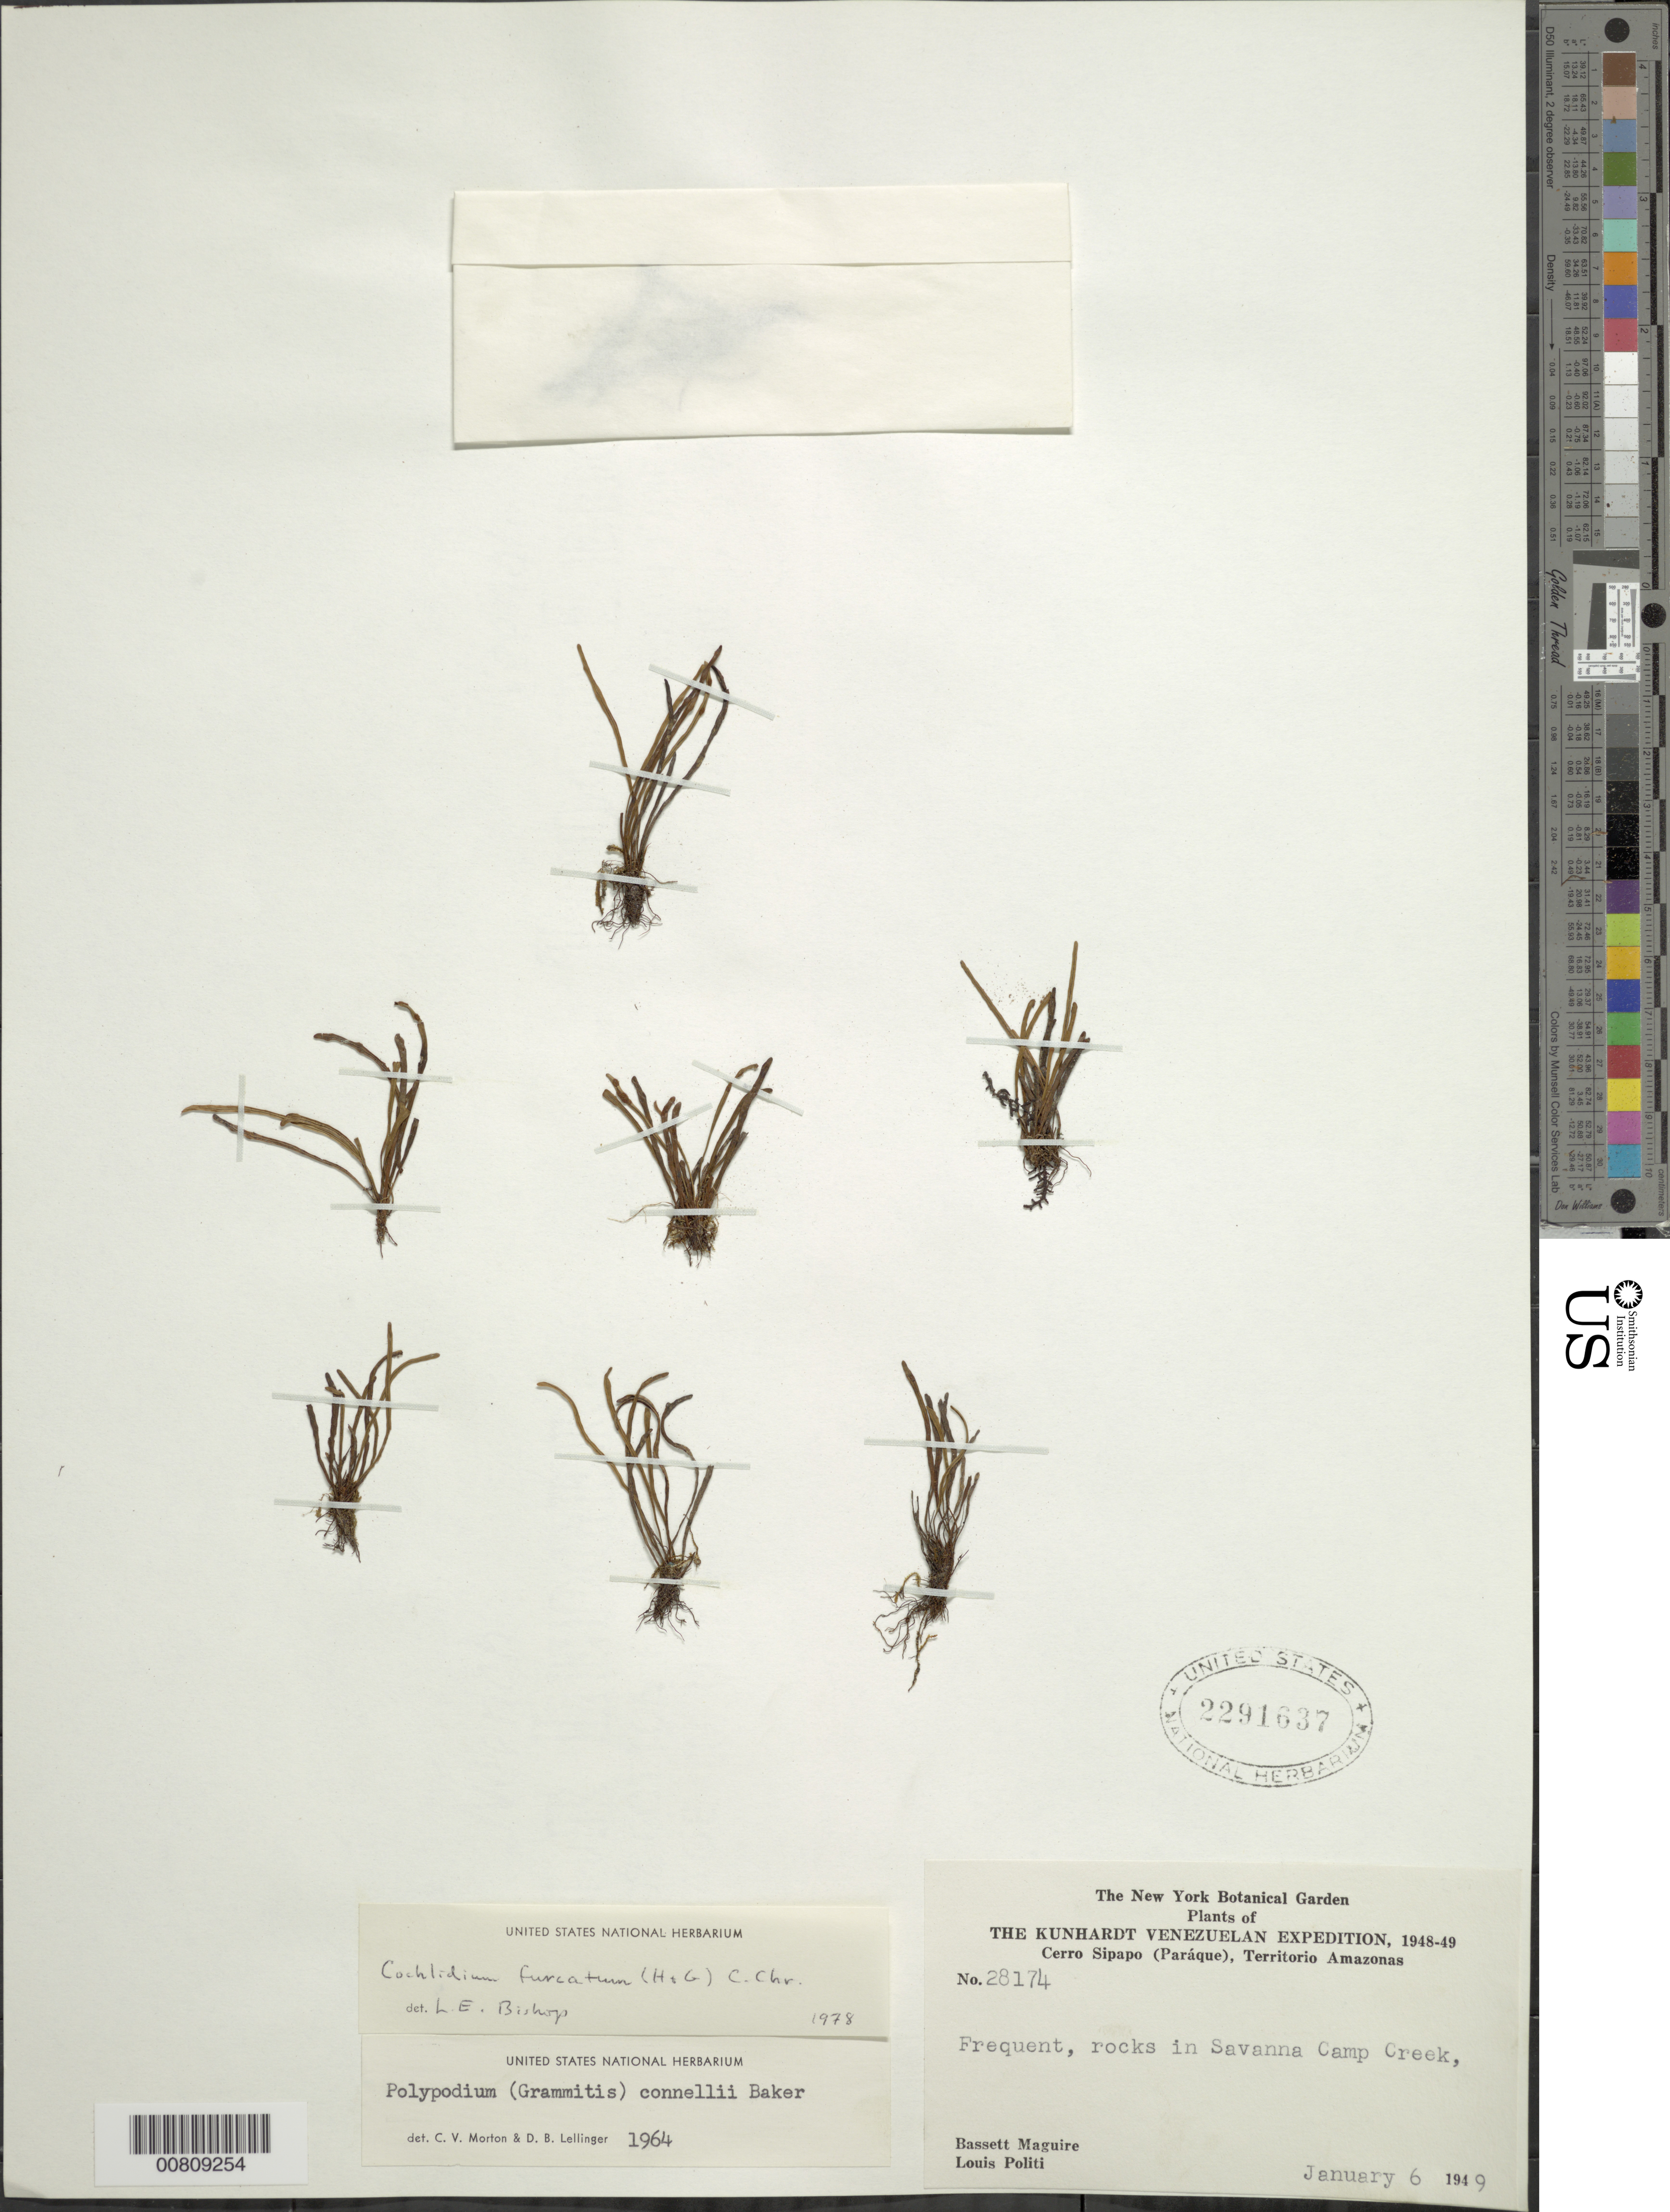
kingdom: Plantae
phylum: Tracheophyta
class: Polypodiopsida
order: Polypodiales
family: Polypodiaceae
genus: Cochlidium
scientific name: Cochlidium furcatum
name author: (Hook. & Grev.) C. Chr.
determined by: Bishop, L. E.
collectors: B. Maguire & L. Politi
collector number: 28174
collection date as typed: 6-Jan-49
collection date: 1949-01-06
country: Venezuela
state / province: Amazonas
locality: Cerro Sipapo (Paráque), Savanna Camp, Savanna Creek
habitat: Rocks in savanna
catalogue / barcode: US 2291637